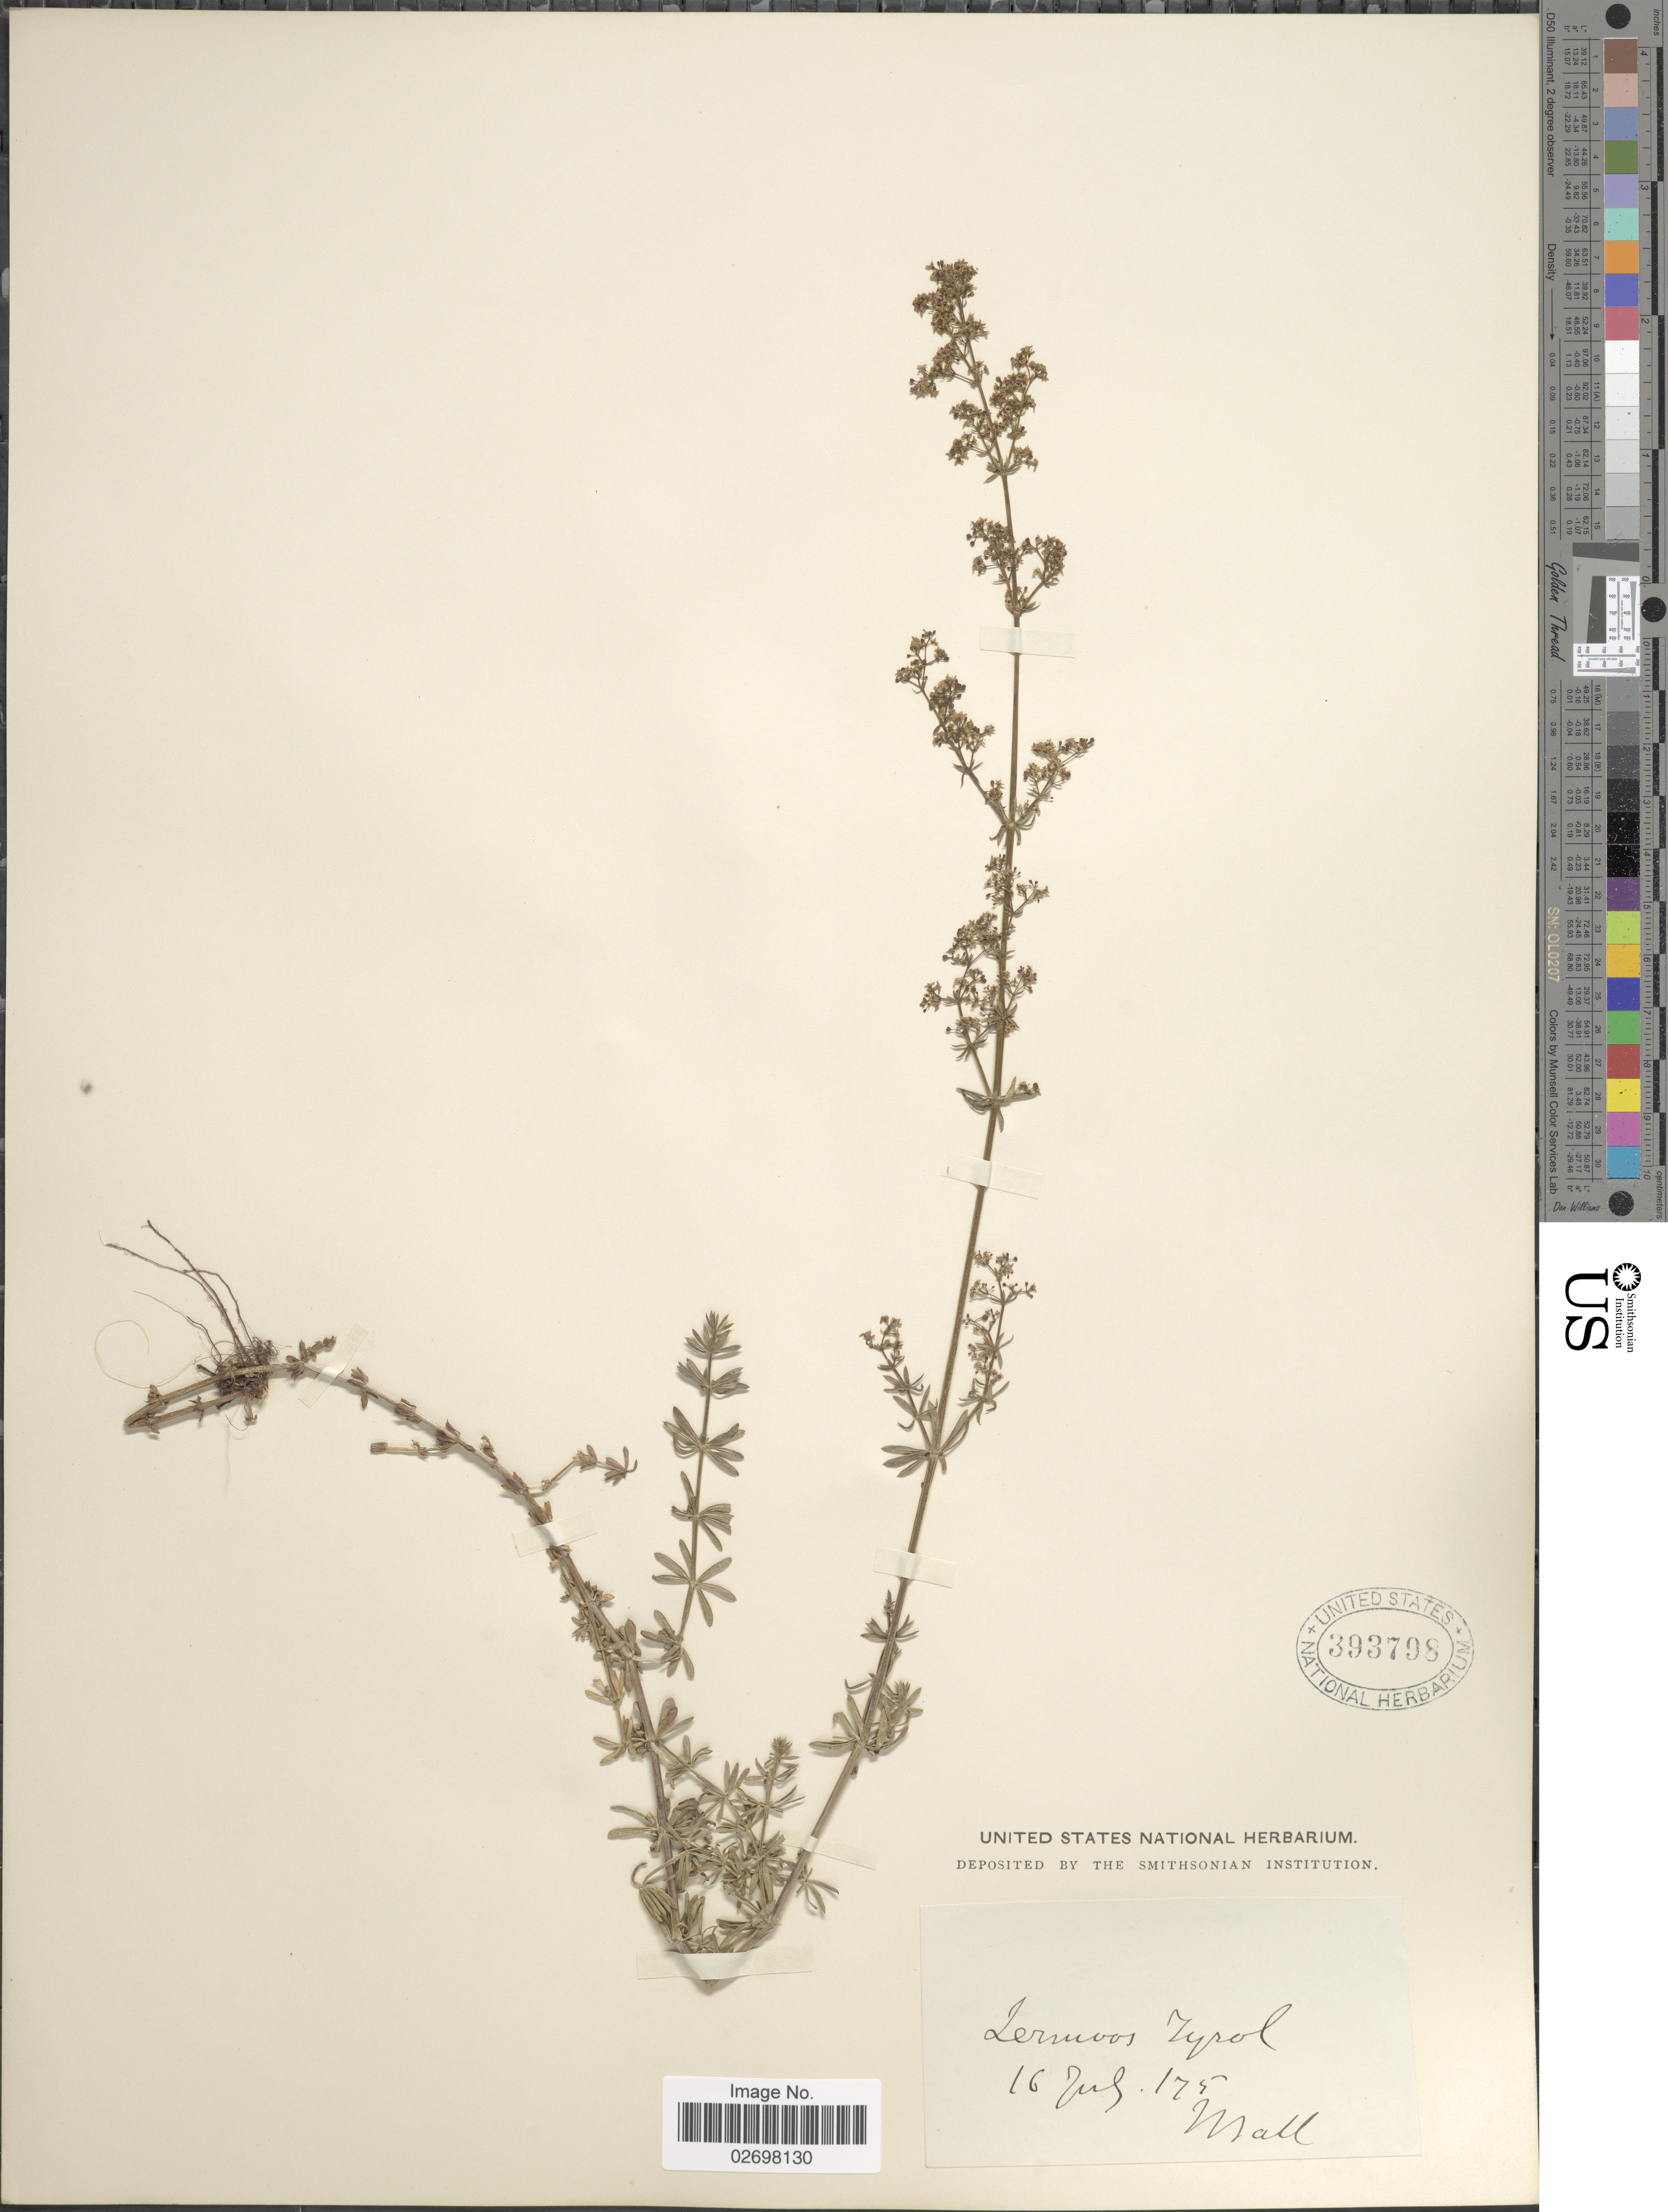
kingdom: Plantae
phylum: Tracheophyta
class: Magnoliopsida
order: Gentianales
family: Rubiaceae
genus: Galium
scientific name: Galium sp.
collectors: J. Ball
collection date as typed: Transcribed d/m/y: 16/7/75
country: Austria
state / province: Tirol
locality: Lermoos Tyrol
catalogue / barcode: US 393798